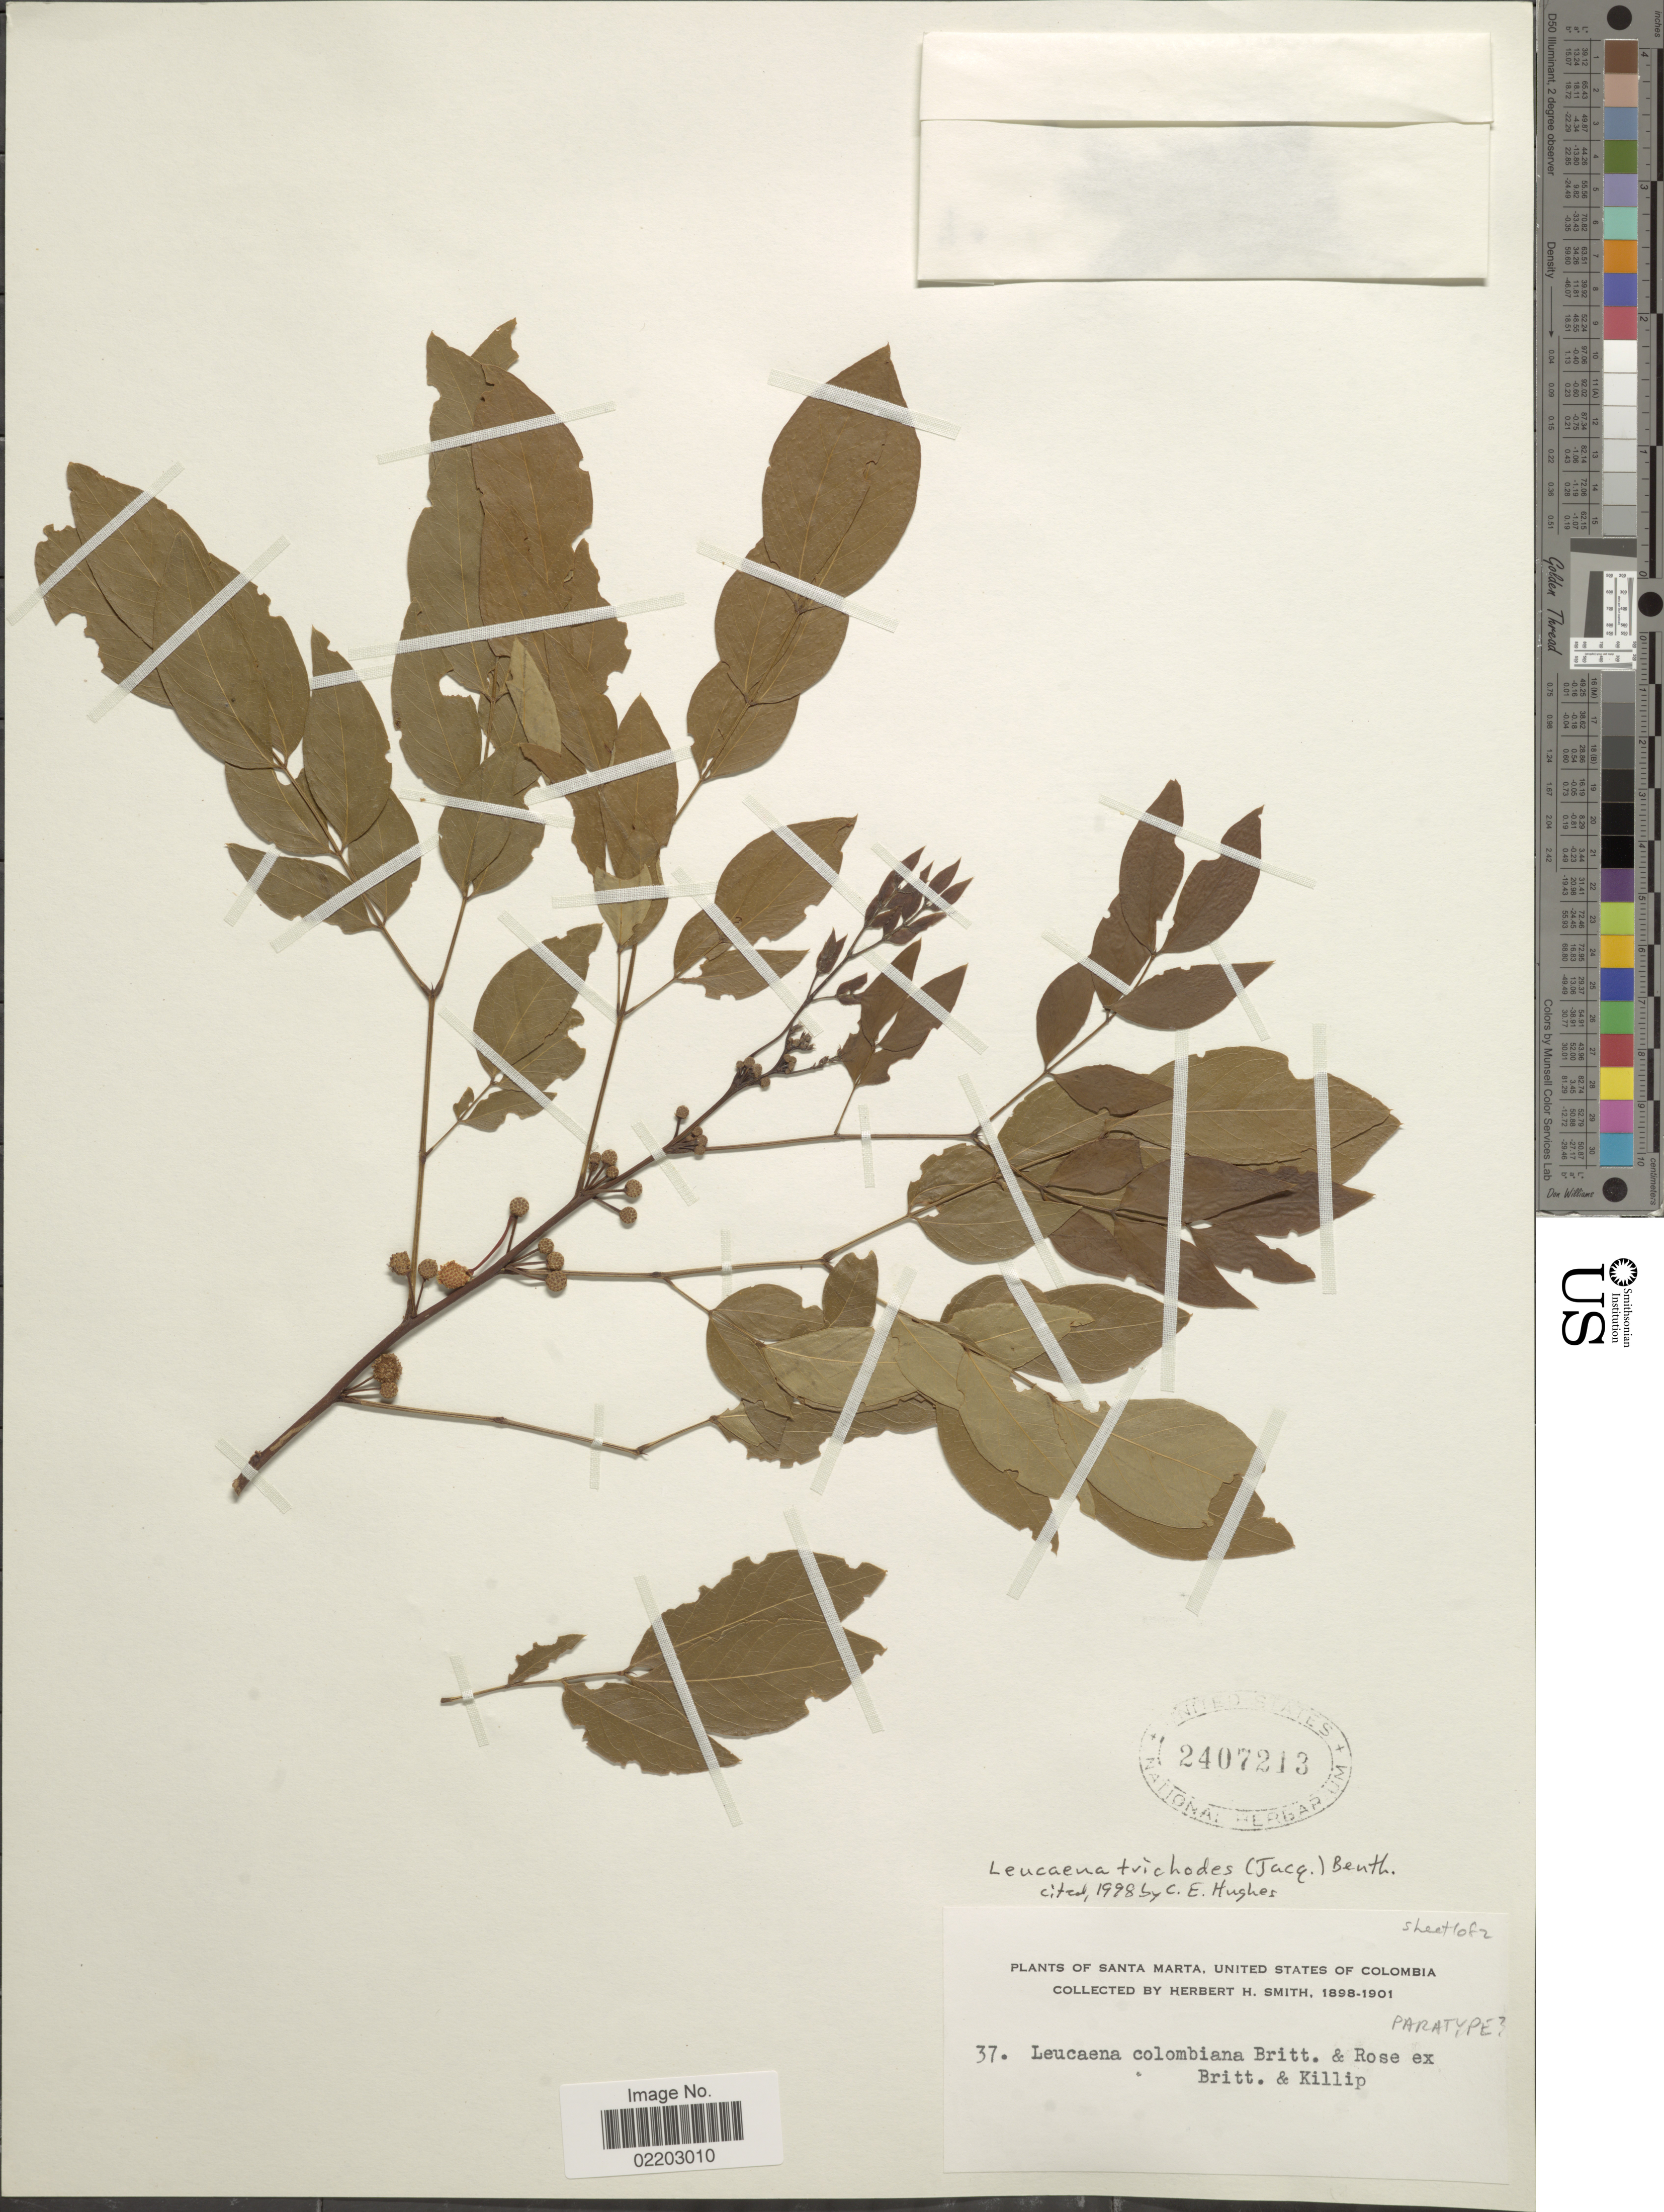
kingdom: Plantae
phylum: Tracheophyta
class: Magnoliopsida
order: Fabales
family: Fabaceae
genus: Leucaena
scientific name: Leucaena trichodes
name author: (Jacq.) Benth.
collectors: Herbert H. Smith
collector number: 37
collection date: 1898/1901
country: Colombia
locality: Santa Marta, United States of Colombia.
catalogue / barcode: US 2407213